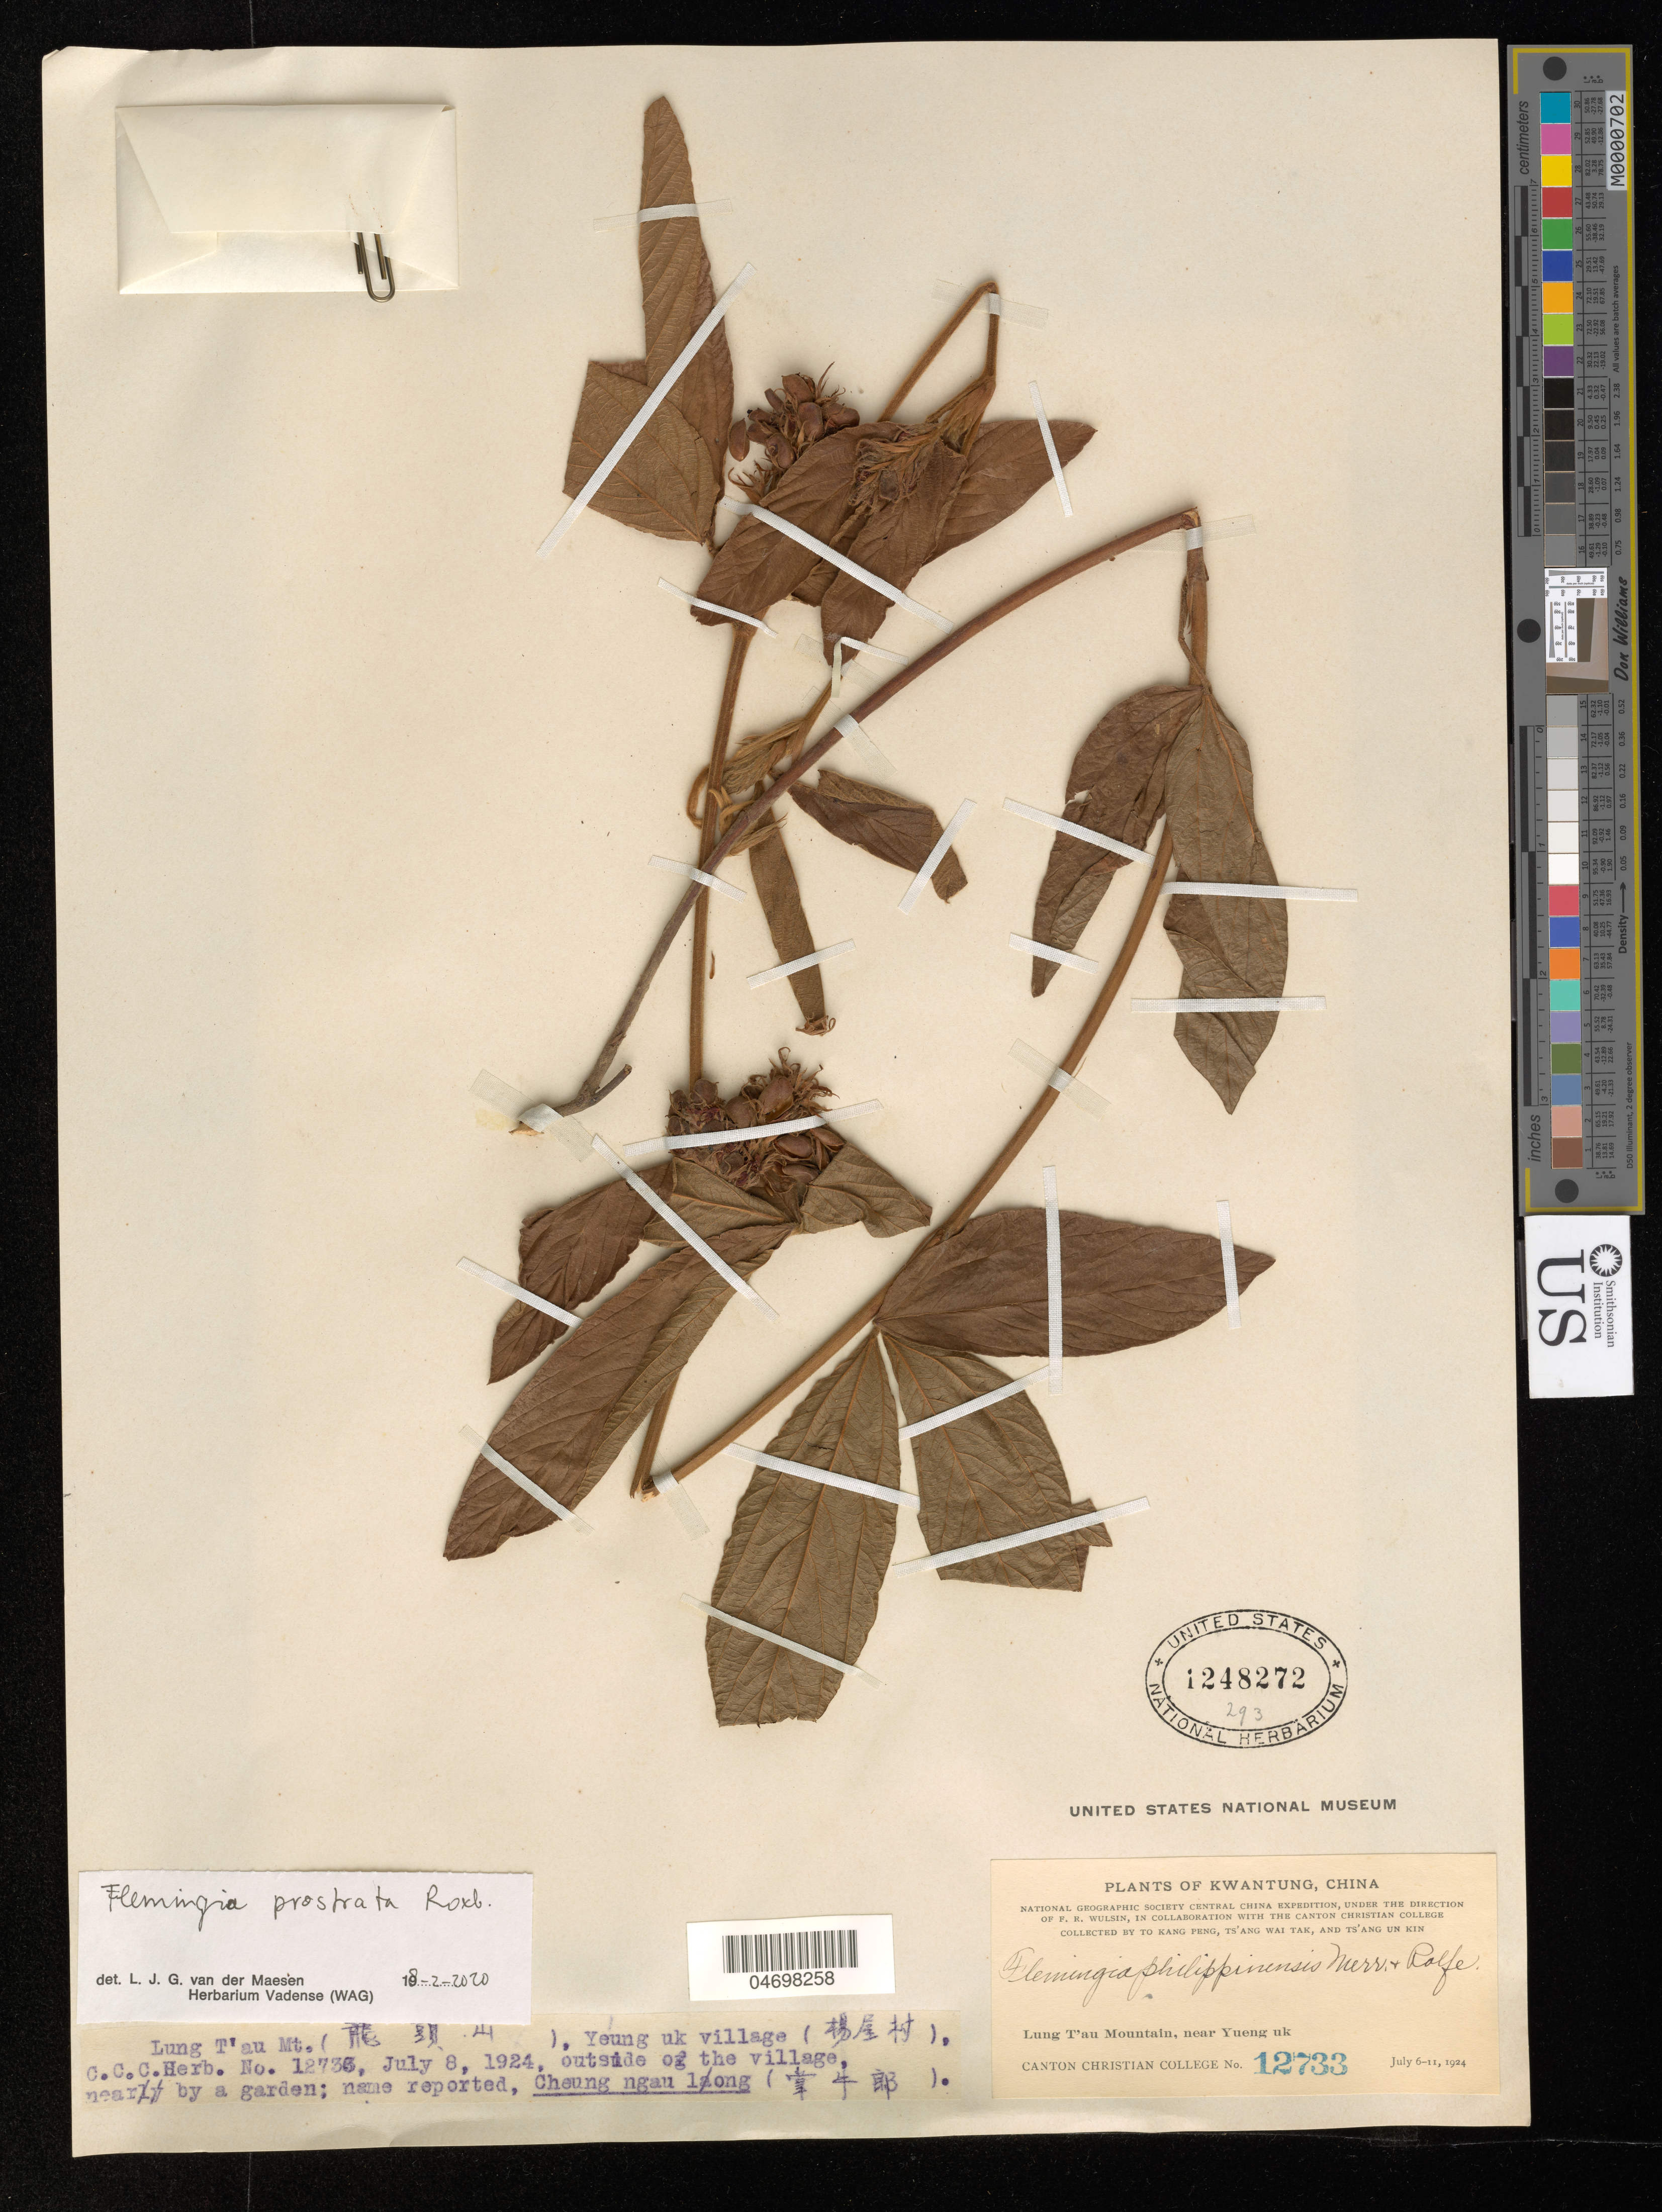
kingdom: Plantae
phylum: Tracheophyta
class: Magnoliopsida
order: Fabales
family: Fabaceae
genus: Flemingia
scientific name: Flemingia prostrata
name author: Roxb.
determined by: Van Der Maesen, L. J. G., (WAG), Wageningen University (Netherlands)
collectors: Canton Christian College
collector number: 12733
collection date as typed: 6-11 Jul 1924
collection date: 1924-07-06/1924-07-11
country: China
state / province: Guangdong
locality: Lung T'au Mt, near Yueng uk.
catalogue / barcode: US 1248272